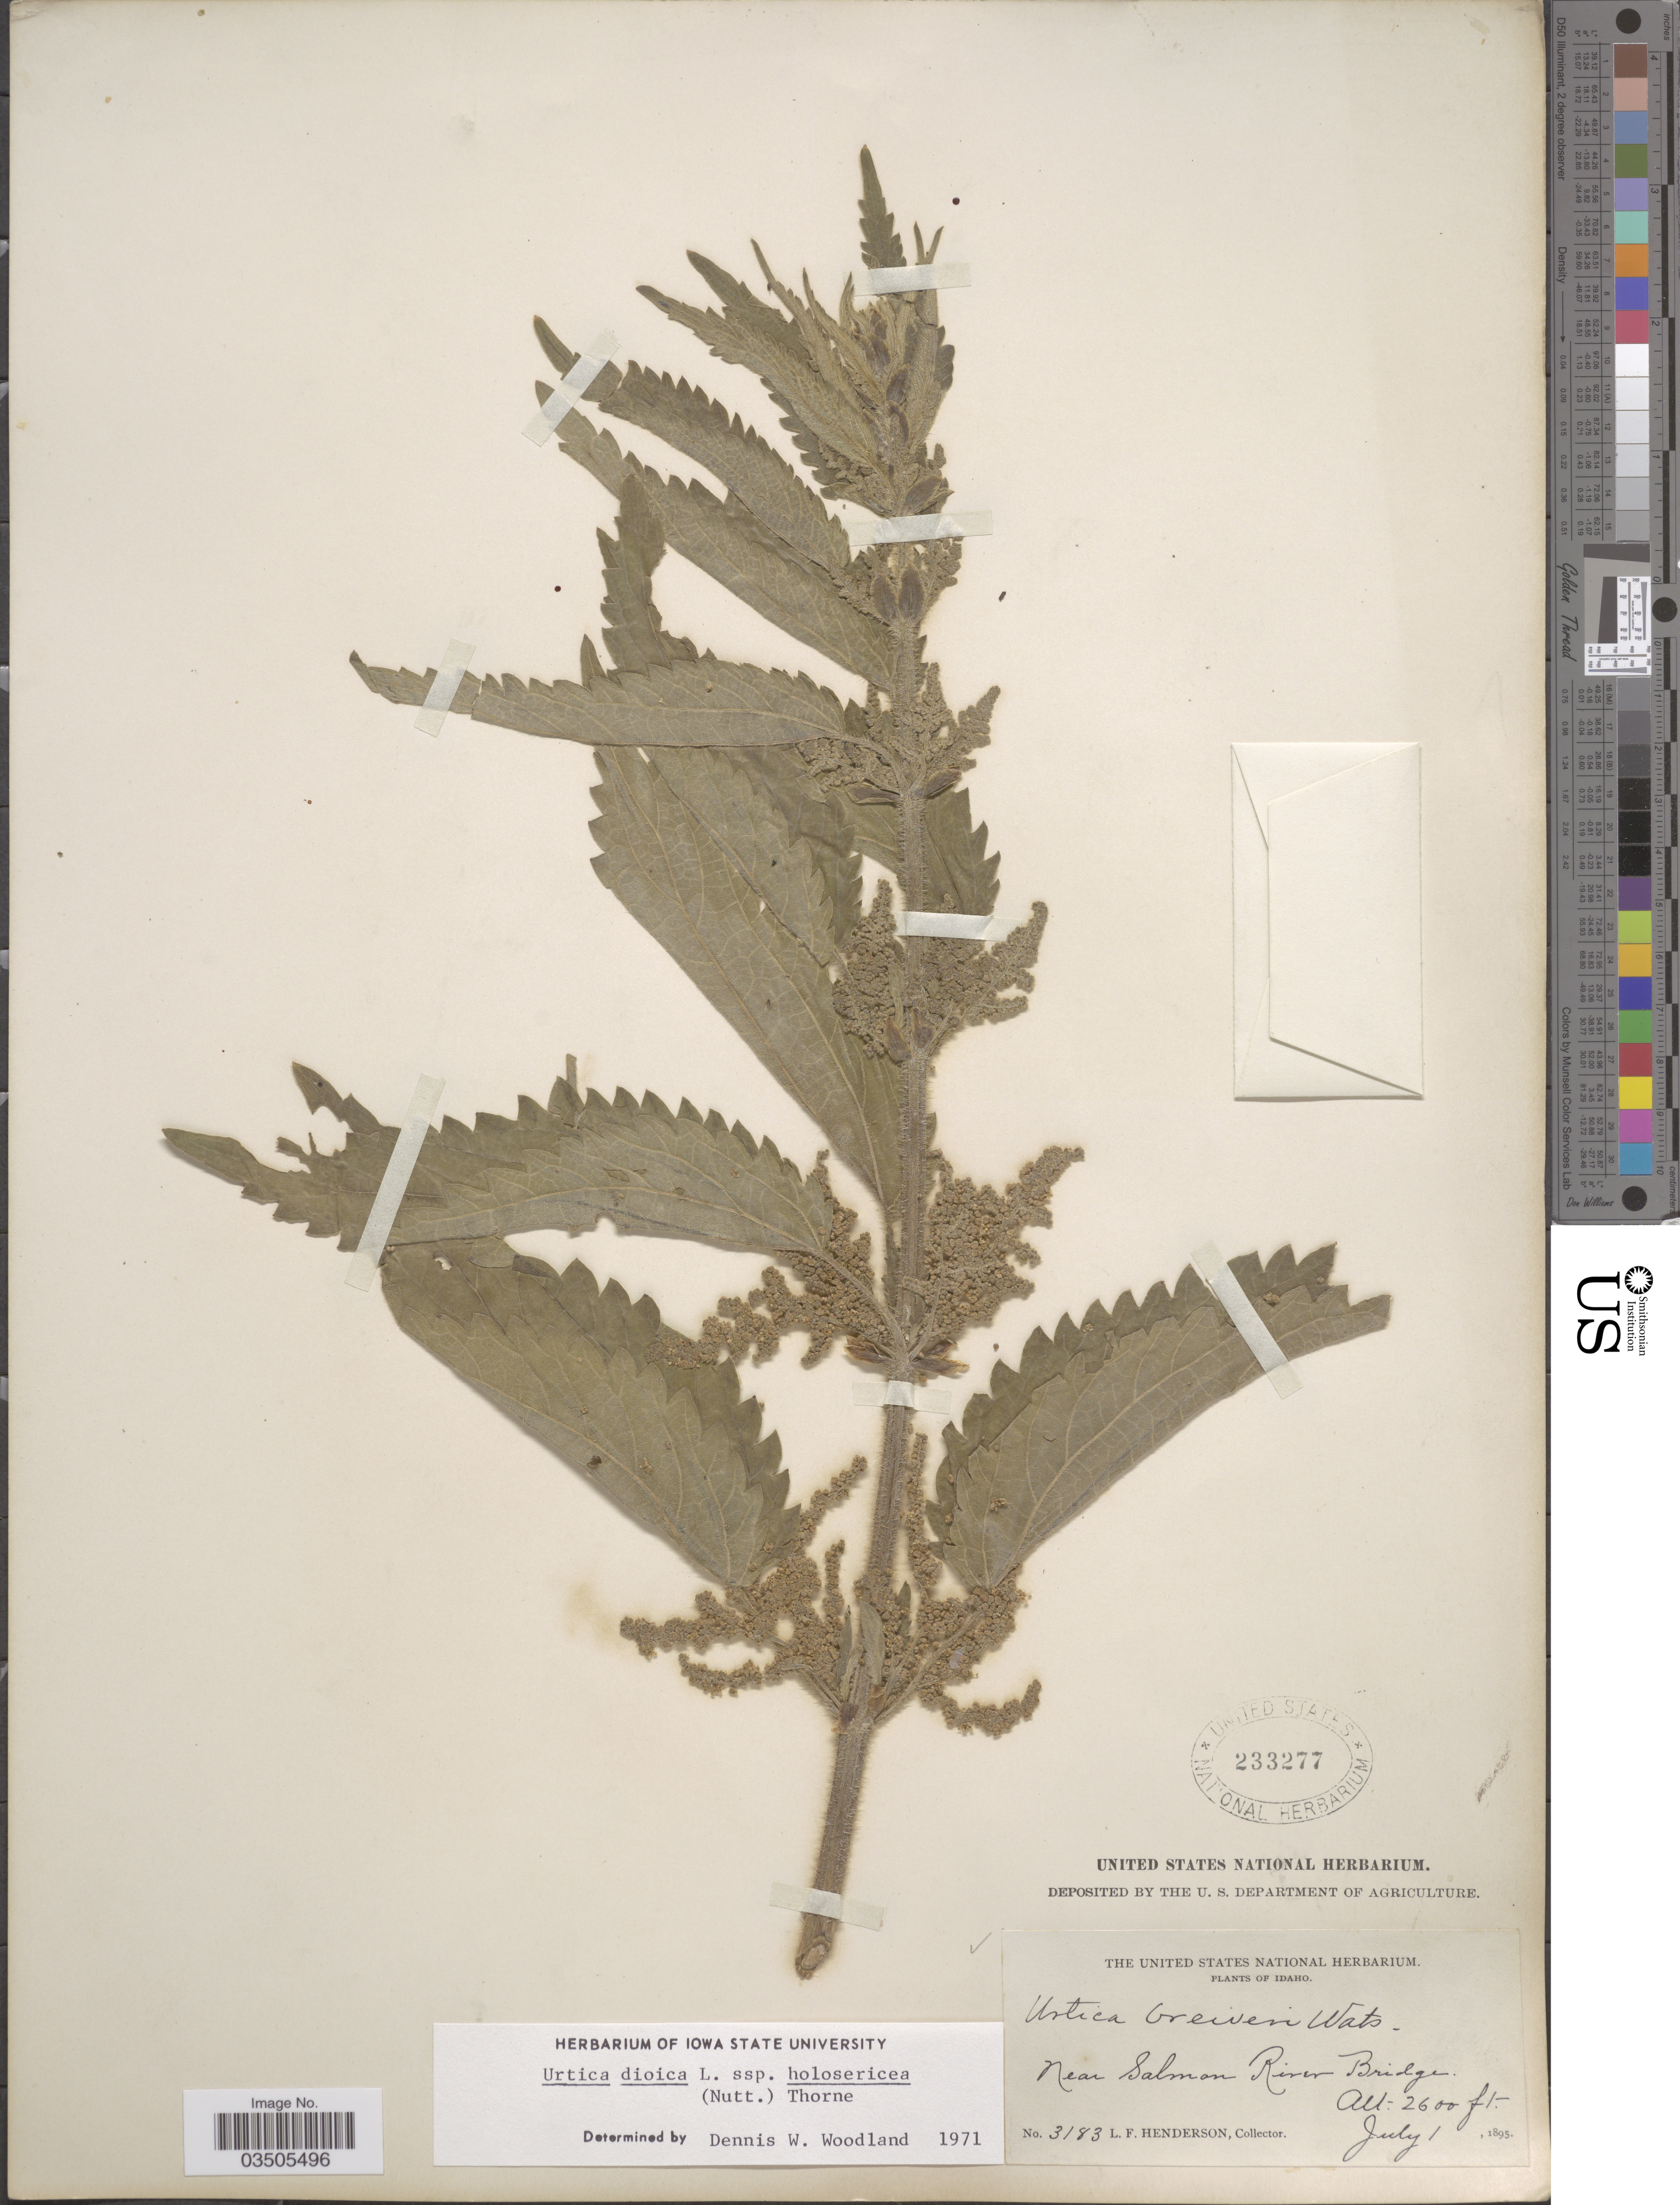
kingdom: Plantae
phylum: Tracheophyta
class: Magnoliopsida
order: Rosales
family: Urticaceae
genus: Urtica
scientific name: Urtica dioica subsp. holosericea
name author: (Nutt.) Thorne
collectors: L. Henderson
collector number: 3183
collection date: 1895-07-01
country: United States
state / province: Idaho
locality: Near Salmon River Bridge.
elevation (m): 792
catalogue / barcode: US 233277